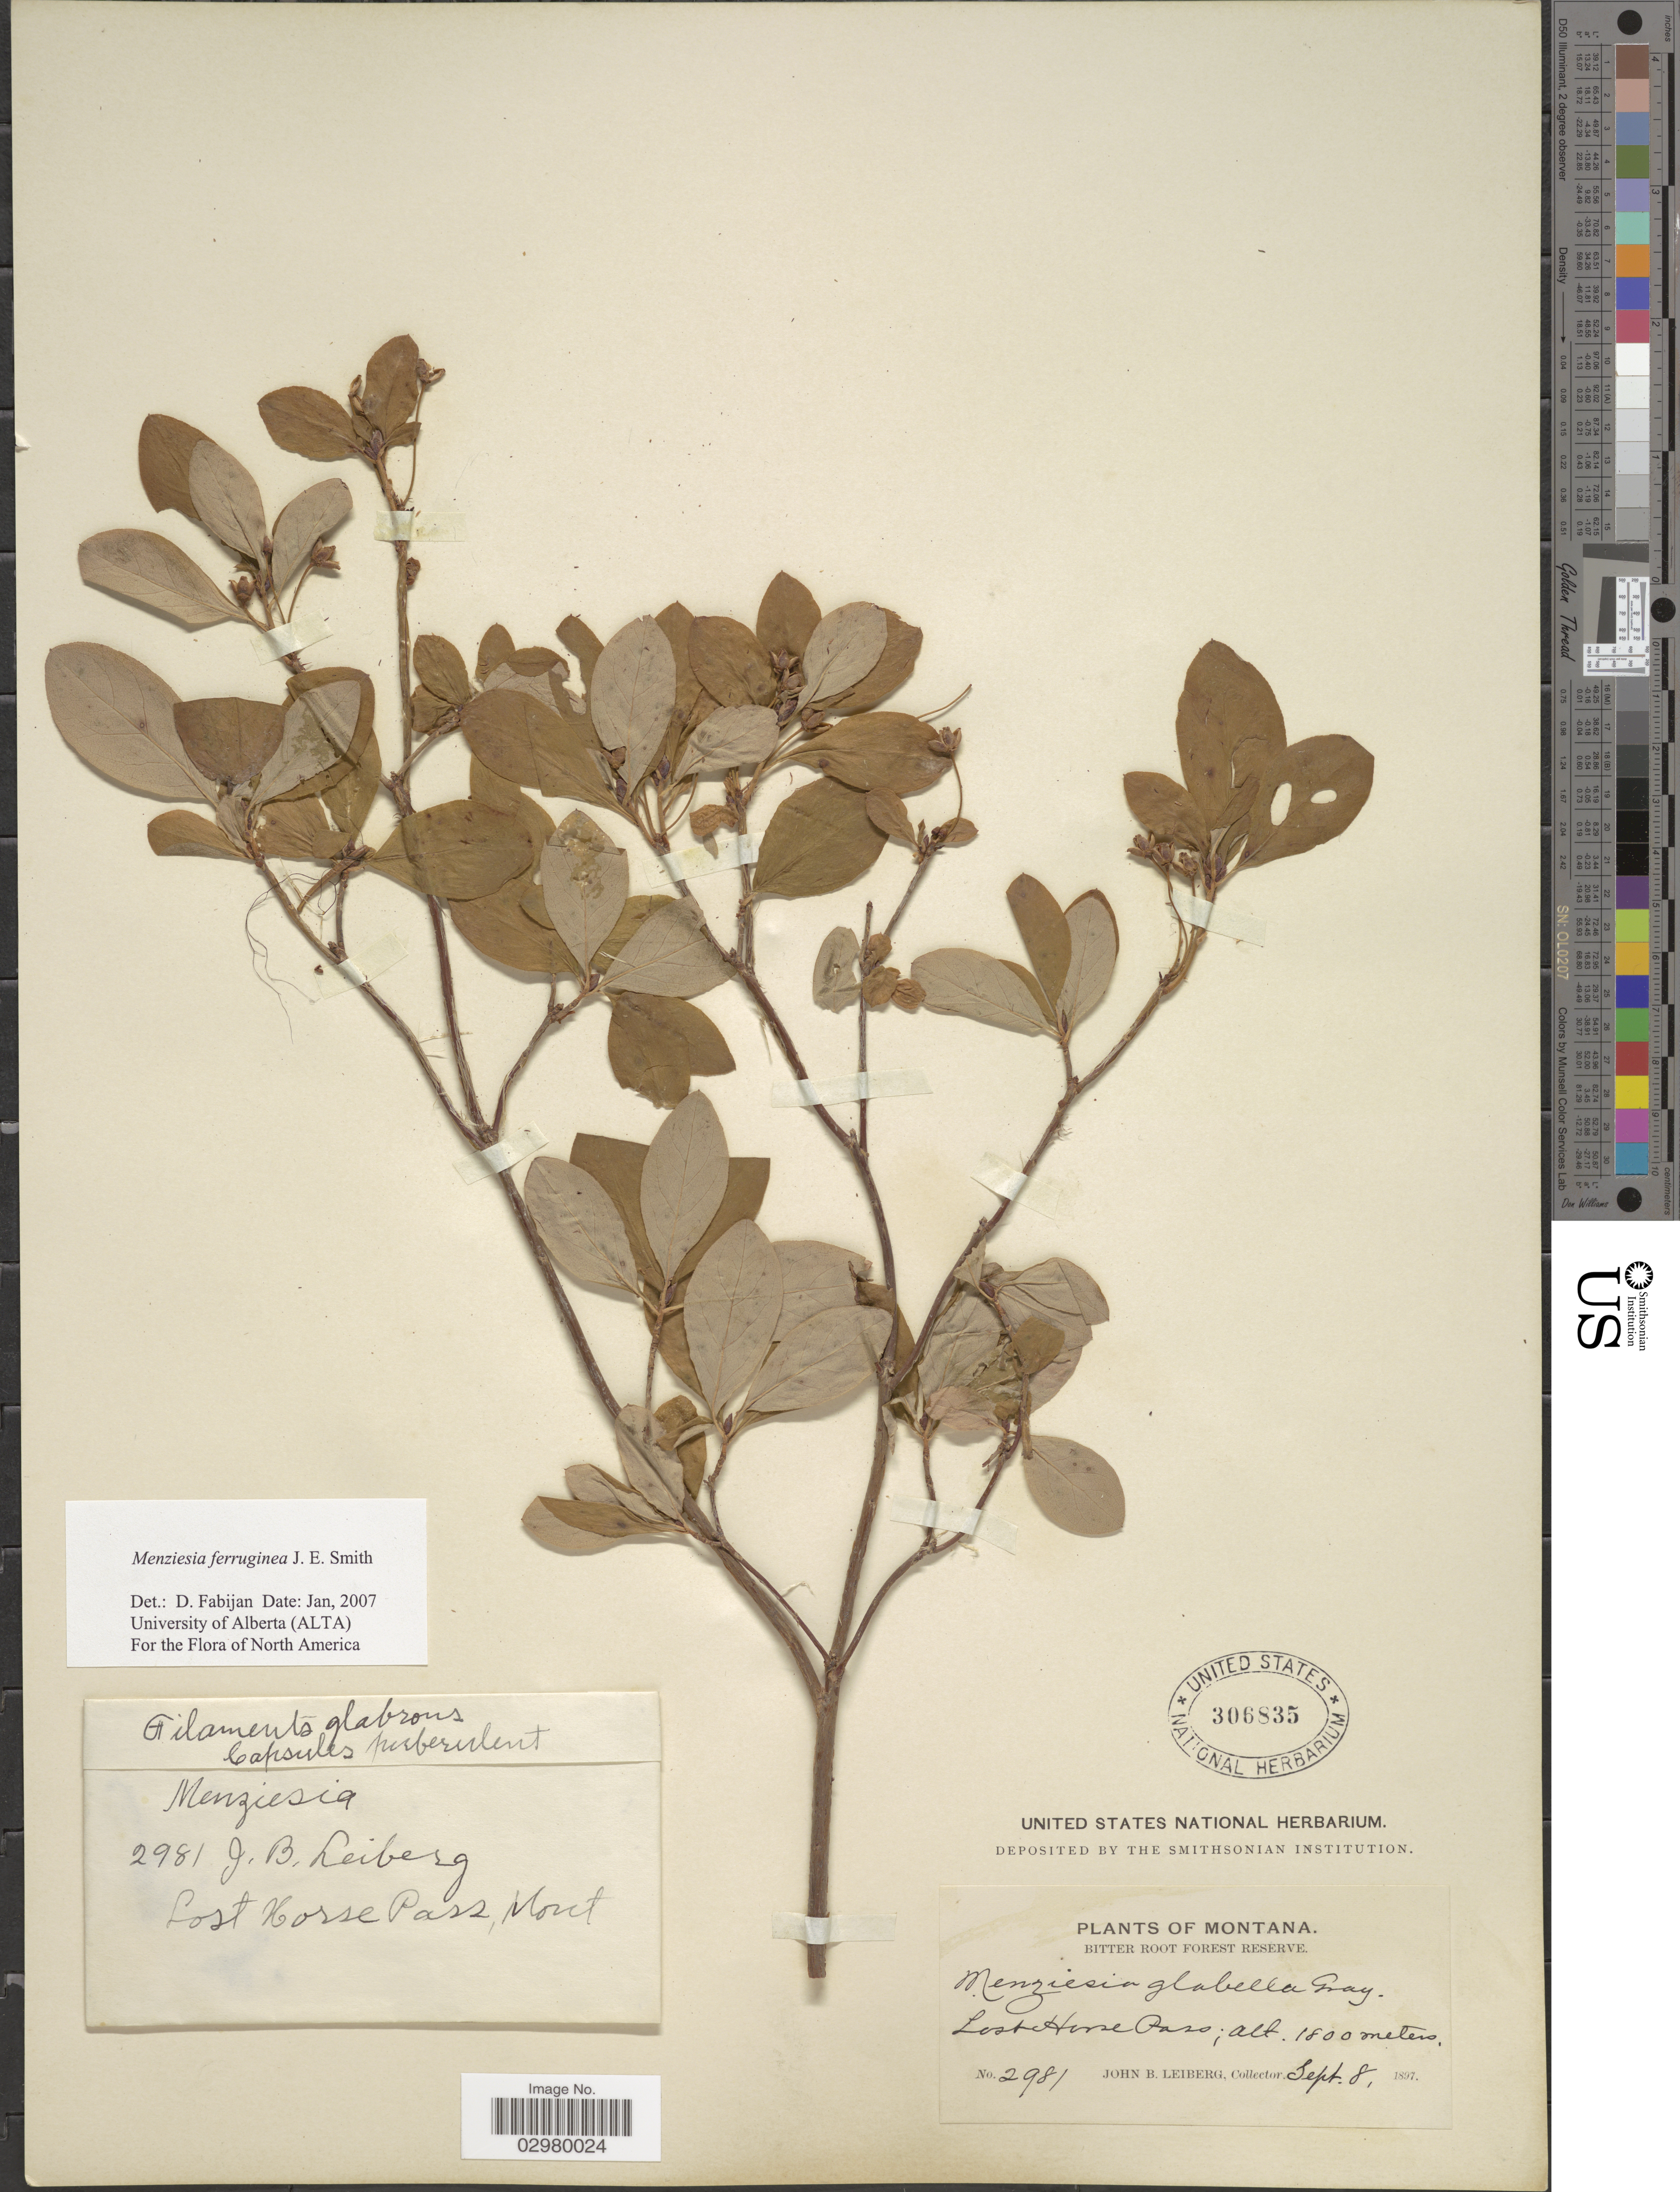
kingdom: Plantae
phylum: Tracheophyta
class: Magnoliopsida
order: Ericales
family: Ericaceae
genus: Menziesia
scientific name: Menziesia ferruginea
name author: Sm.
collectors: J. B. Leiberg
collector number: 2981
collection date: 1897-09-08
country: United States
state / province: Montana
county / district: Ravalli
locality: Bitter Root Forest Reserve, Lost Horse Pass.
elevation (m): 1800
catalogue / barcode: US 306835